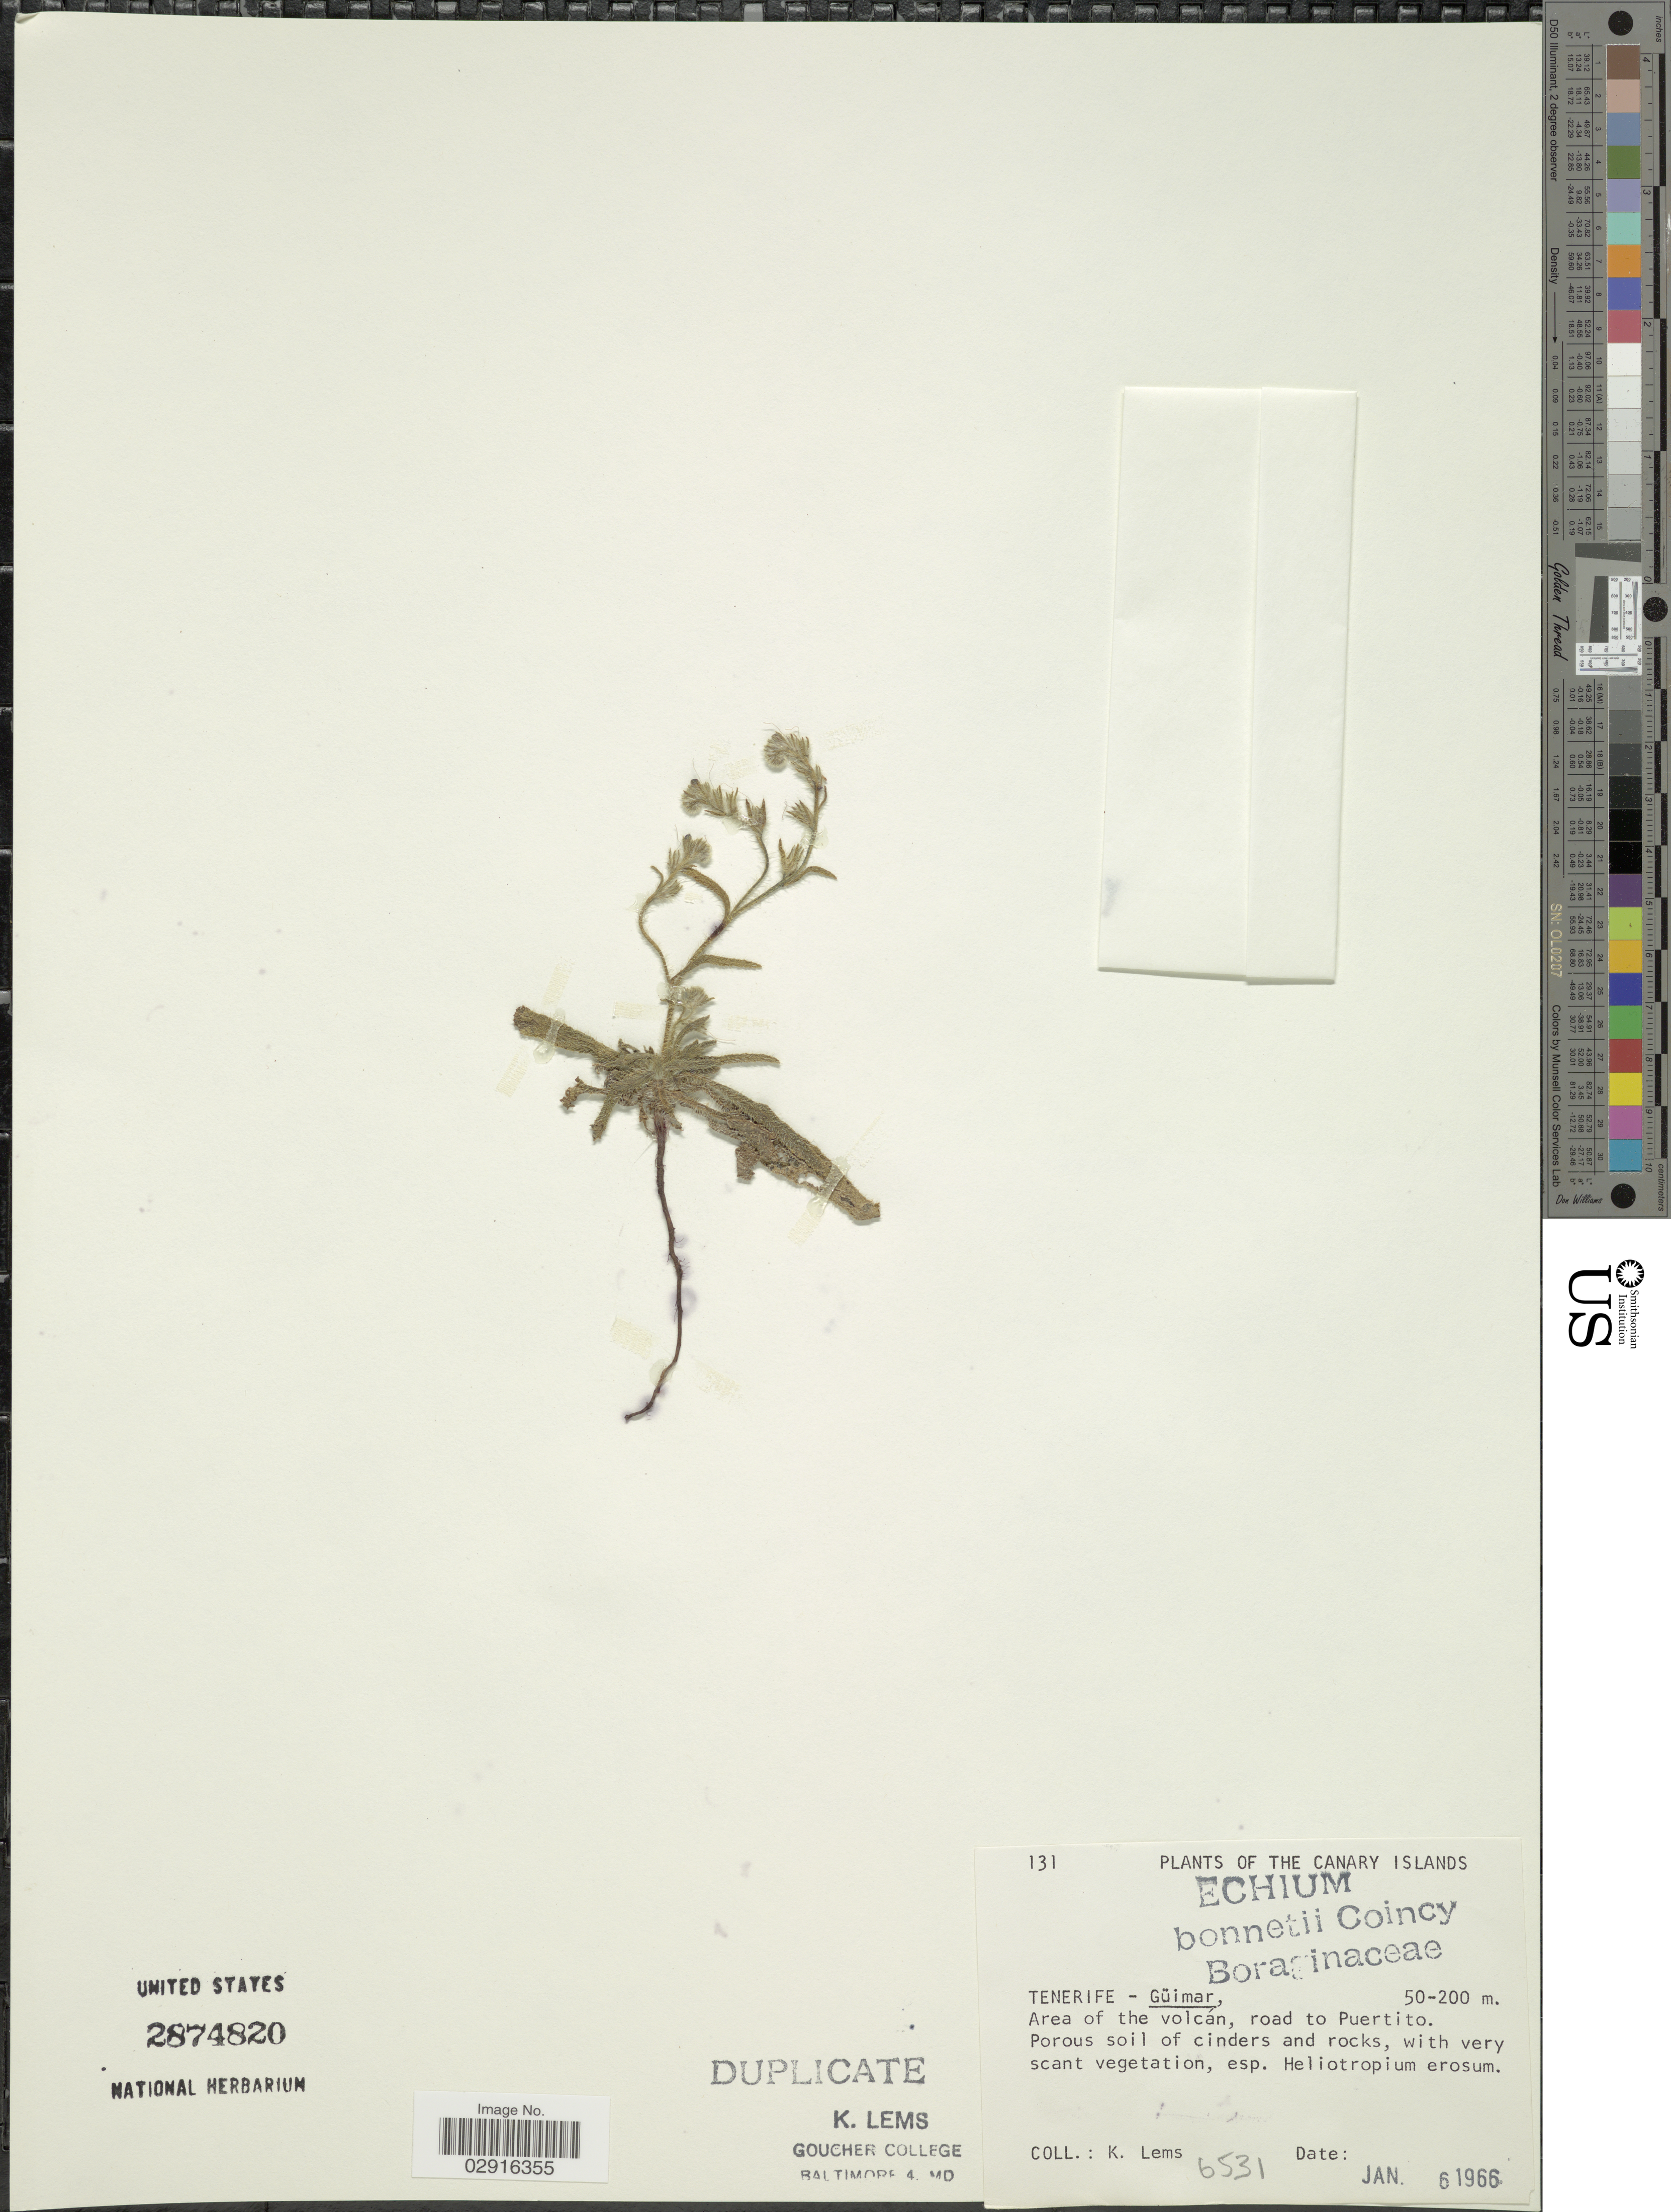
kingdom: Plantae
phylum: Tracheophyta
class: Magnoliopsida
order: Boraginales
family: Boraginaceae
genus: Echium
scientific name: Echium bonnetii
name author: Coincy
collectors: K. Lems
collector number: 6531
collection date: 1966-01-06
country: Spain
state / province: Canarias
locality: Canary Islands. Tenerife - Güimar, Area of the volcán, road to Puertito.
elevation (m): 50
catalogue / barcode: US 2874820